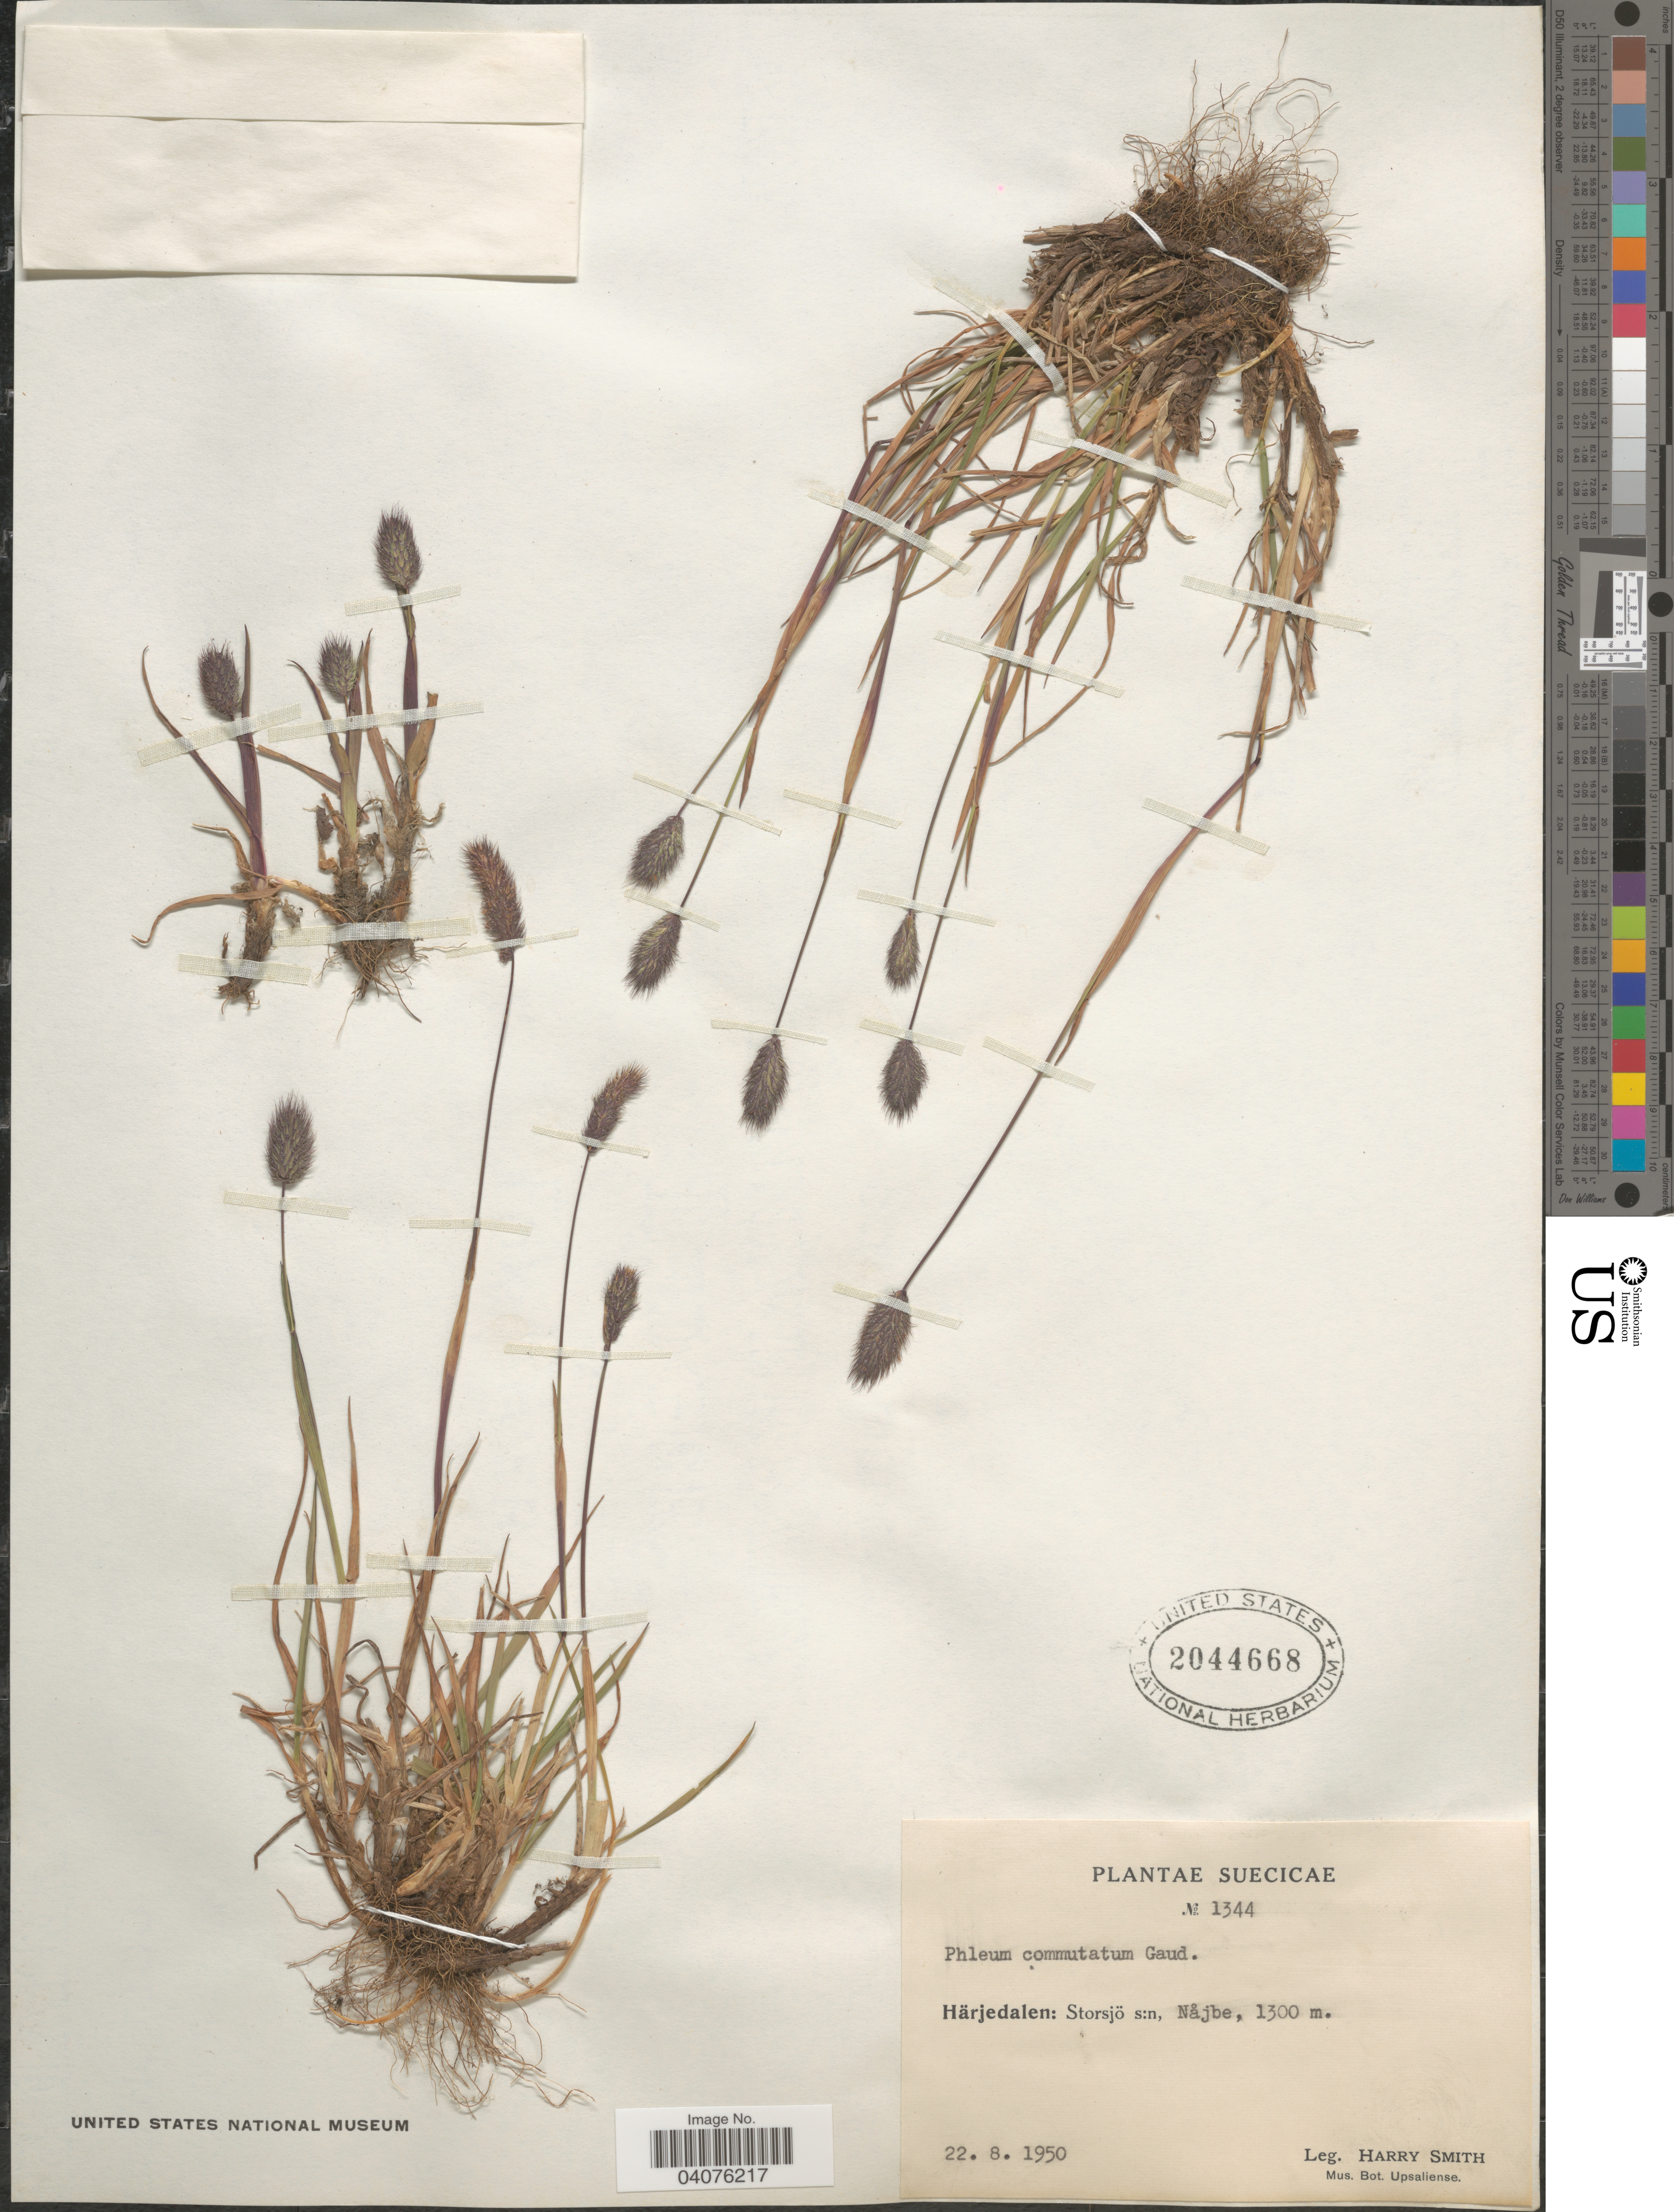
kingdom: Plantae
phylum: Tracheophyta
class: Liliopsida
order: Poales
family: Poaceae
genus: Phleum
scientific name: Phleum alpinum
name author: L.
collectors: H. Smith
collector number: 1344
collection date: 1950-08-22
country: Sweden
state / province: Jamtland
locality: Suecicae. Härjedalen: Storsjö s:n Nåjbe.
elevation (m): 1300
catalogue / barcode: US 2044668